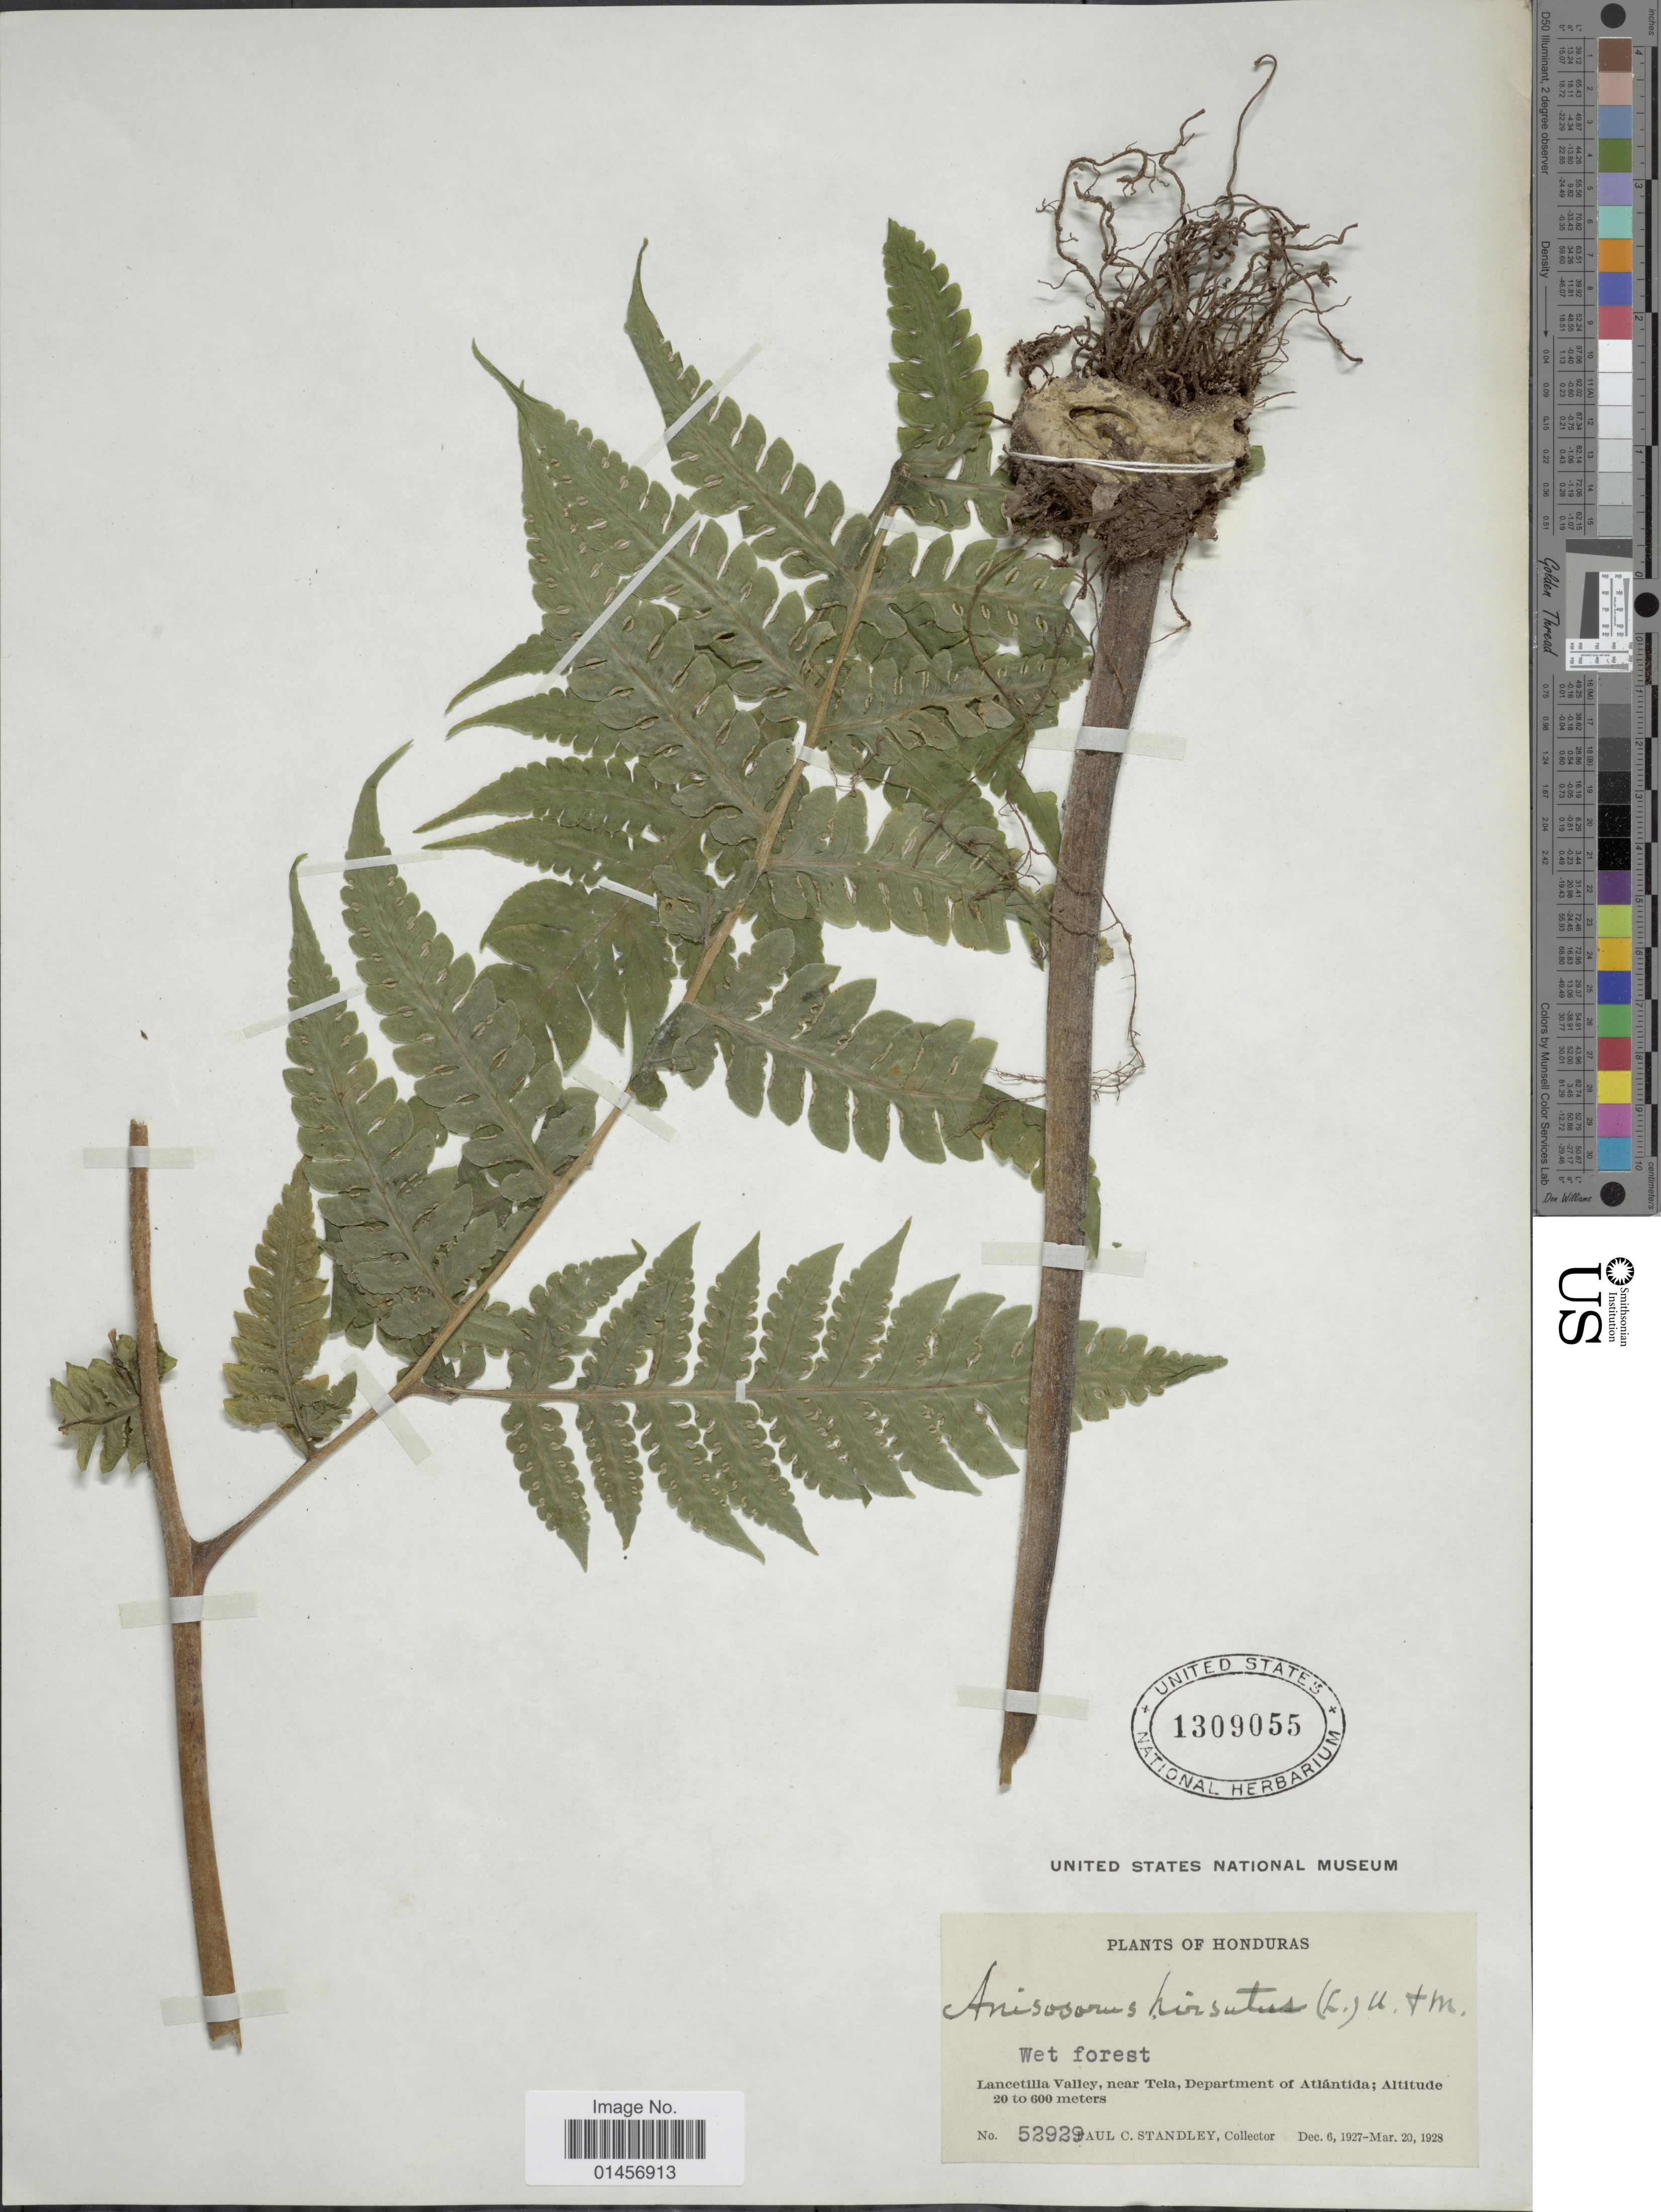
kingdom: Plantae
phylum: Tracheophyta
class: Polypodiopsida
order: Polypodiales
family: Lonchitidaceae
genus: Lonchitis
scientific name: Lonchitis hirsuta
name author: L.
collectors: P. C. Standley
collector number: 52929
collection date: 1927-12-06/1928-03-20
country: Honduras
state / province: Atlántida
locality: Honduras, Lancetilla Valley, near Tela, Department of Atlantida.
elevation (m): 20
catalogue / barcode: US 1309055